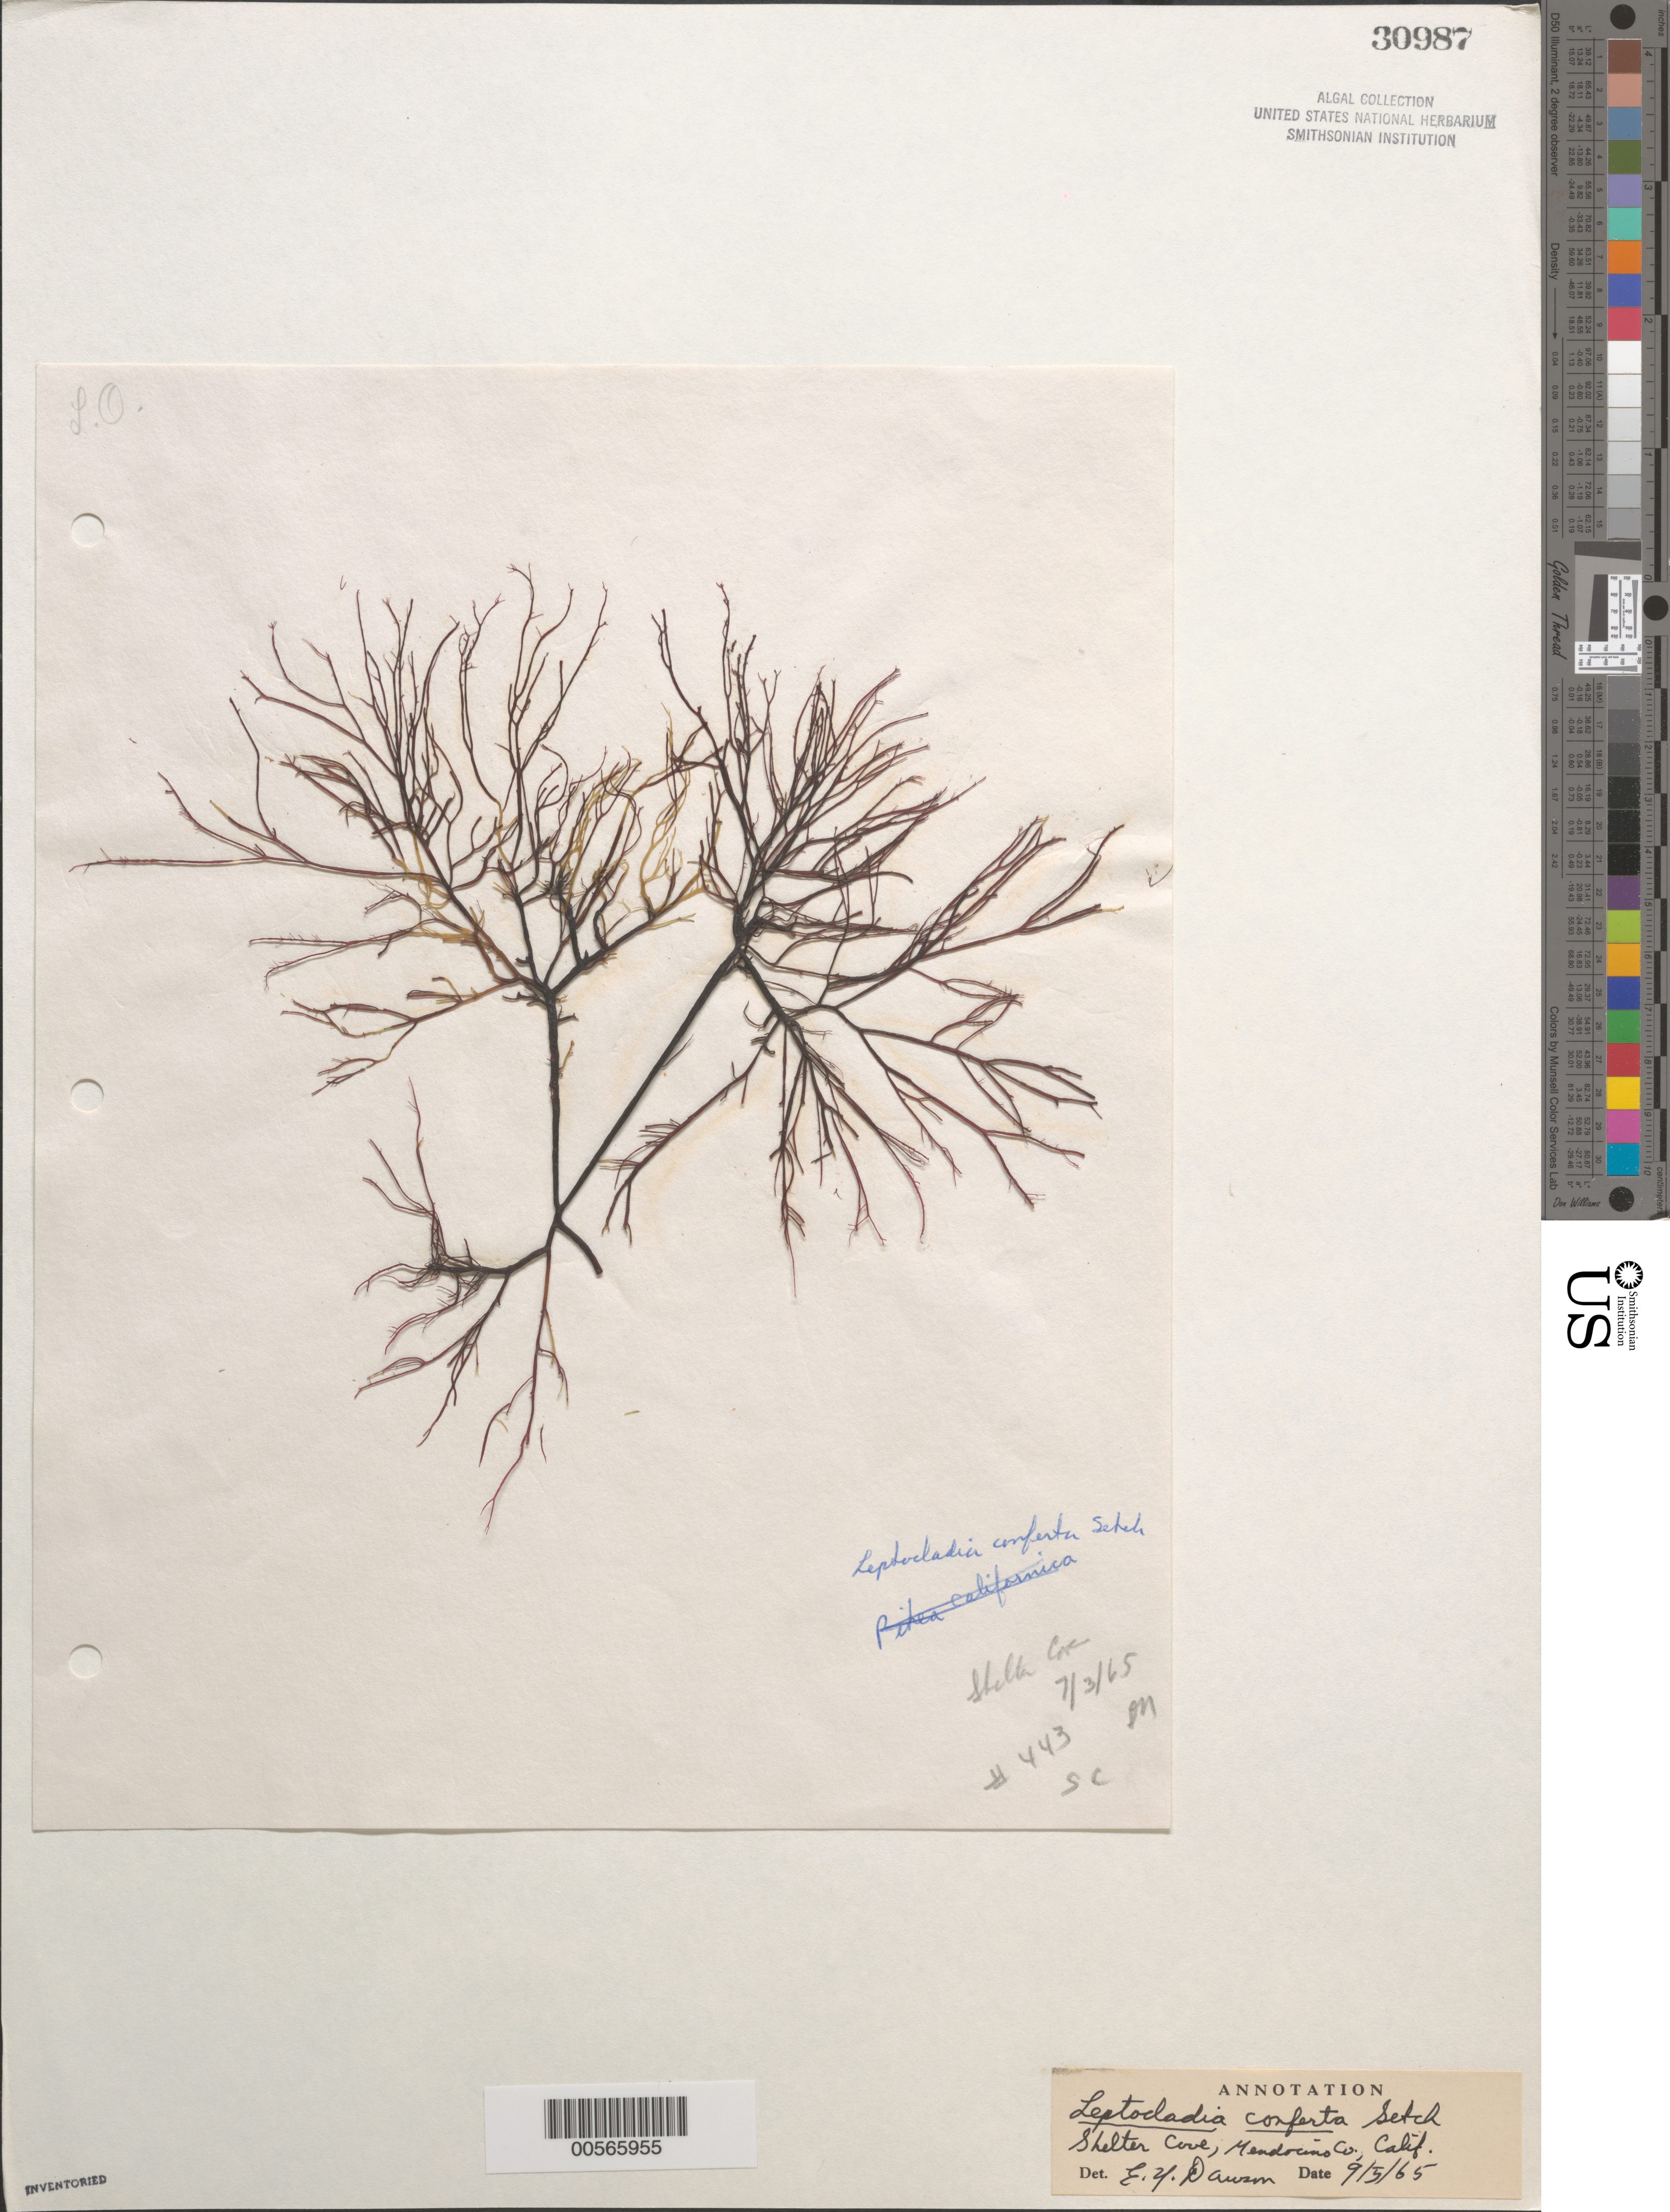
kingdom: Plantae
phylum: Rhodophyta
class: Florideophyceae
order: Gigartinales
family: Dumontiaceae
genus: Leptocladia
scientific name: Leptocladia conferta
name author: Setch.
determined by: Dawson, E. Y.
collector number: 443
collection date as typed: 03 Jul 1965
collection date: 1965-07-03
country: United States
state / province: California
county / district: Mendocino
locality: Shelter Cove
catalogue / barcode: US 30987